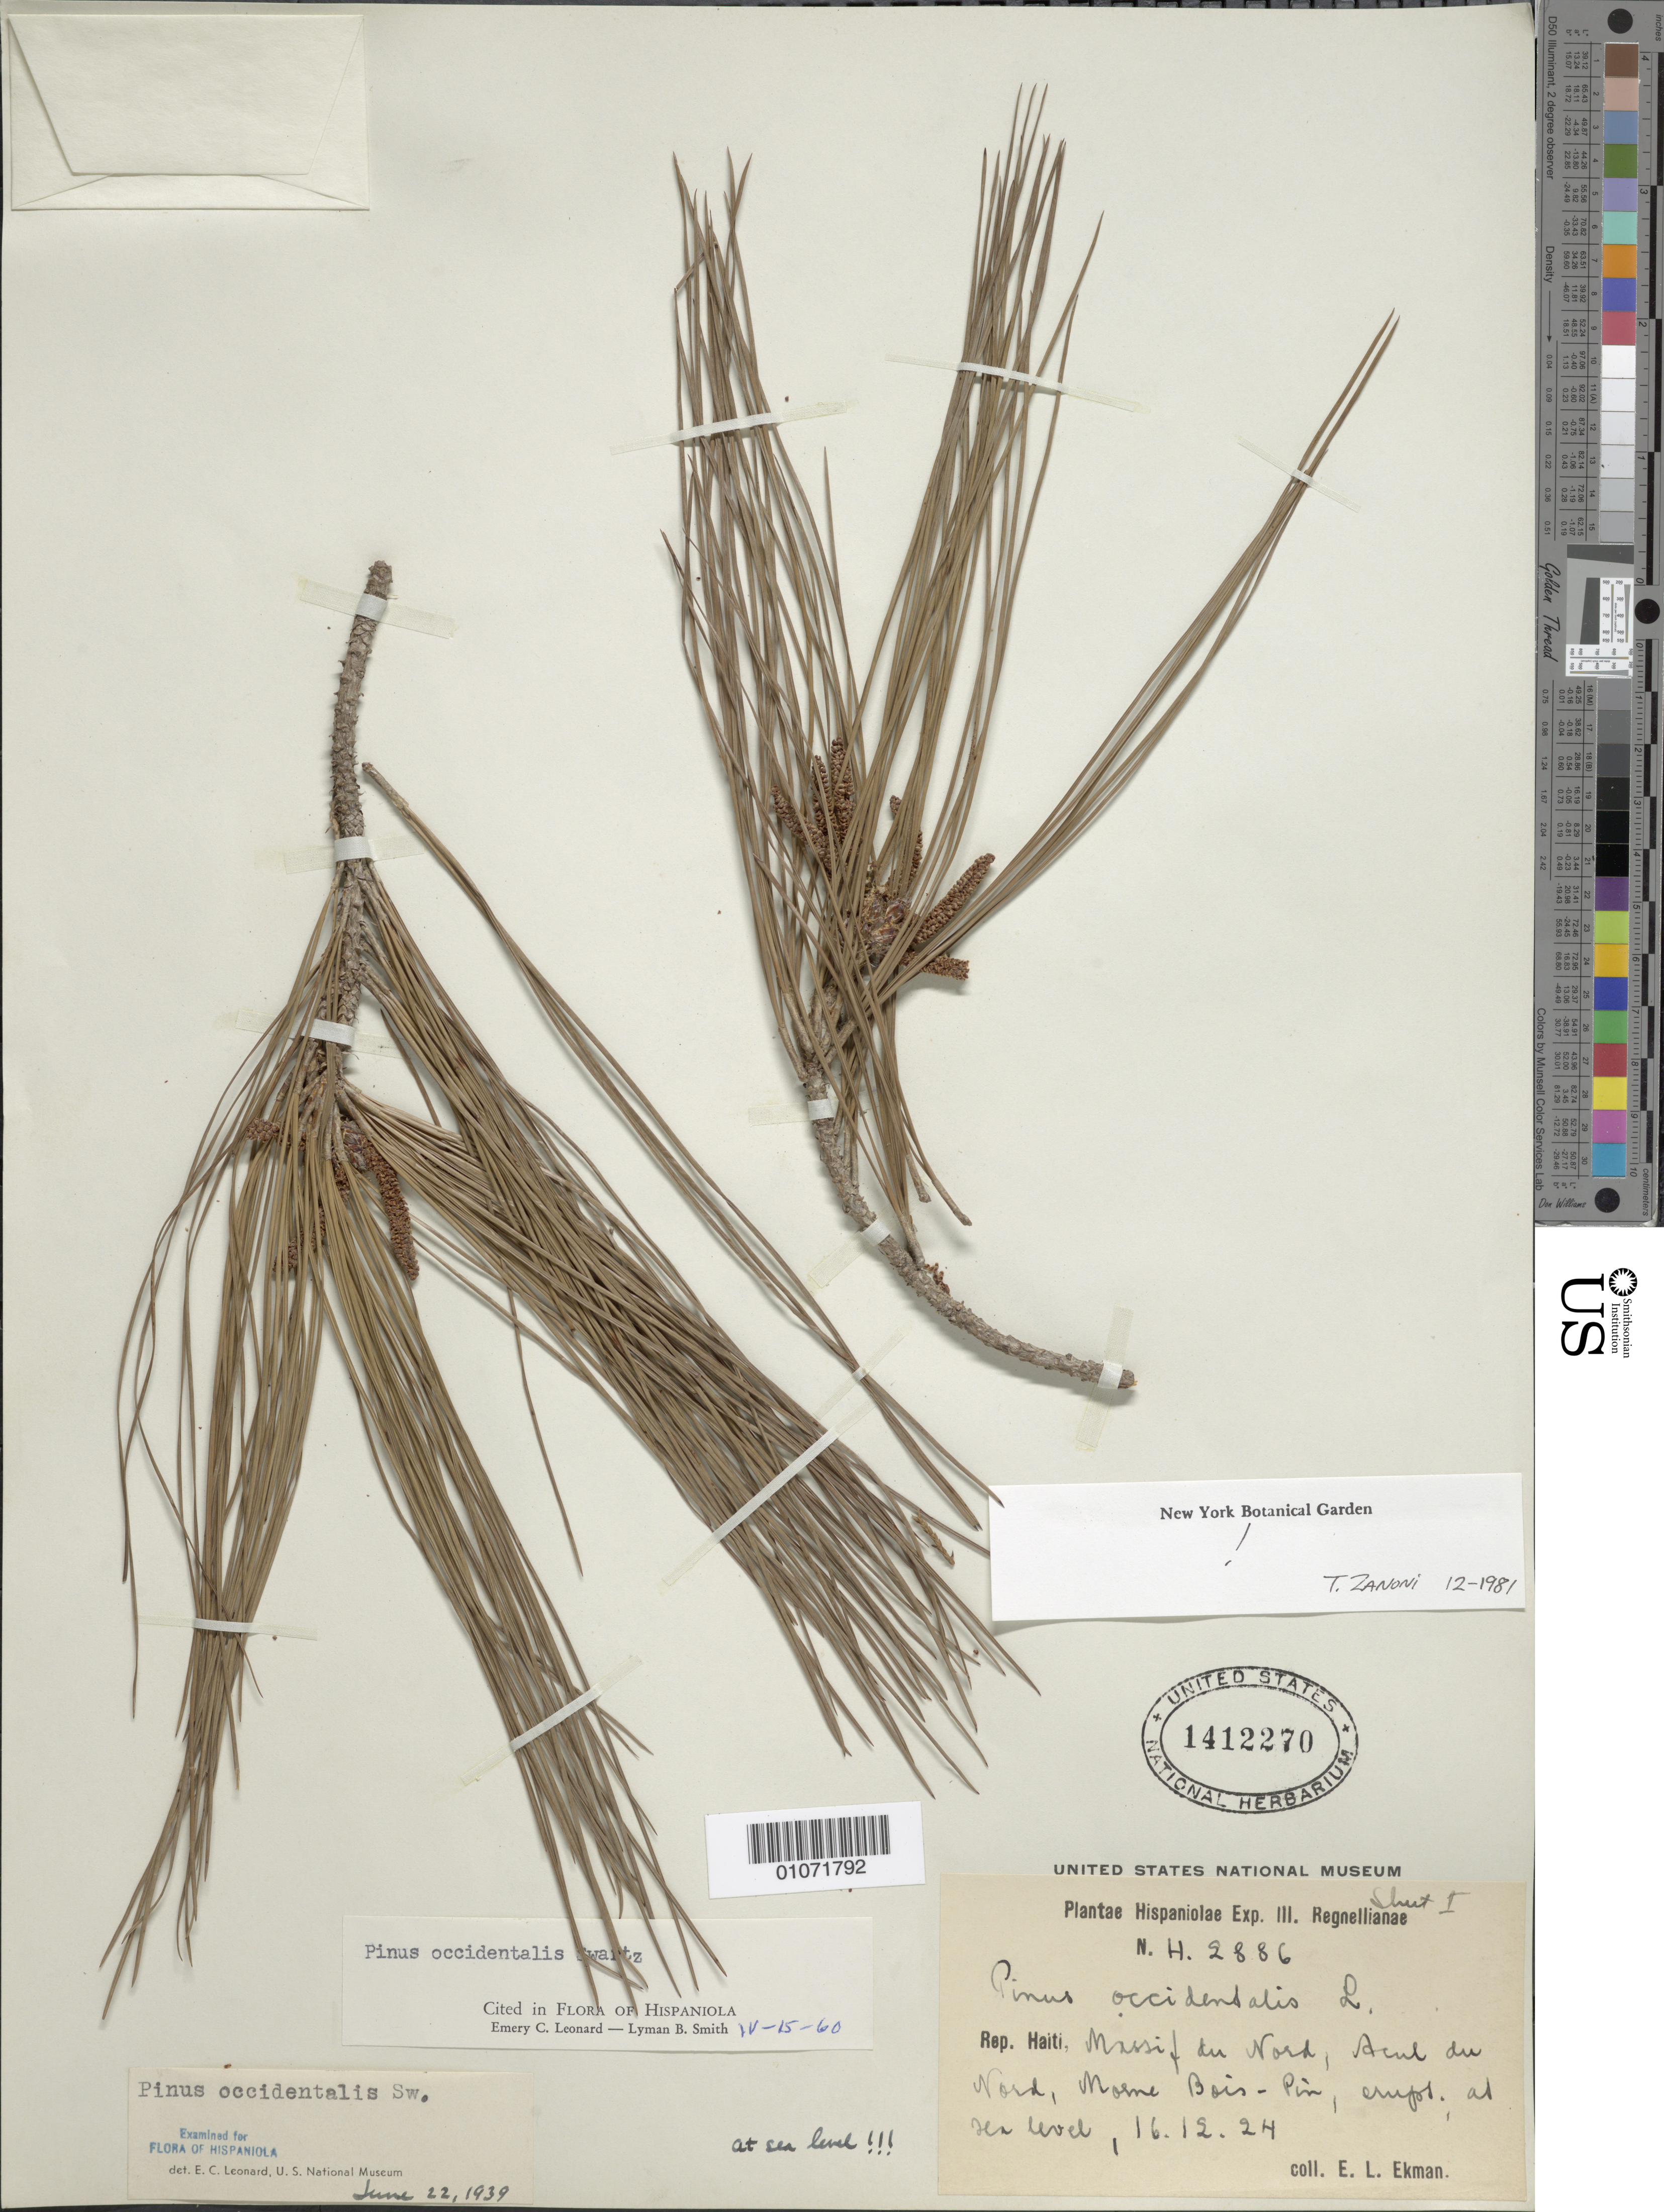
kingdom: Plantae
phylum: Tracheophyta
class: Pinopsida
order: Pinales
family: Pinaceae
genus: Pinus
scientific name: Pinus occidentalis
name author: Sw.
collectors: E. L. Ekman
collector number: H 2886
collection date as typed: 16 Dec 1924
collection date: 1924-12-16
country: Haiti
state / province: Nord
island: Hispaniola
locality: Mixed dm North, Azul du North, Mone Bois pm, eirgol, ad der wed.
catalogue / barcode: US 1412270